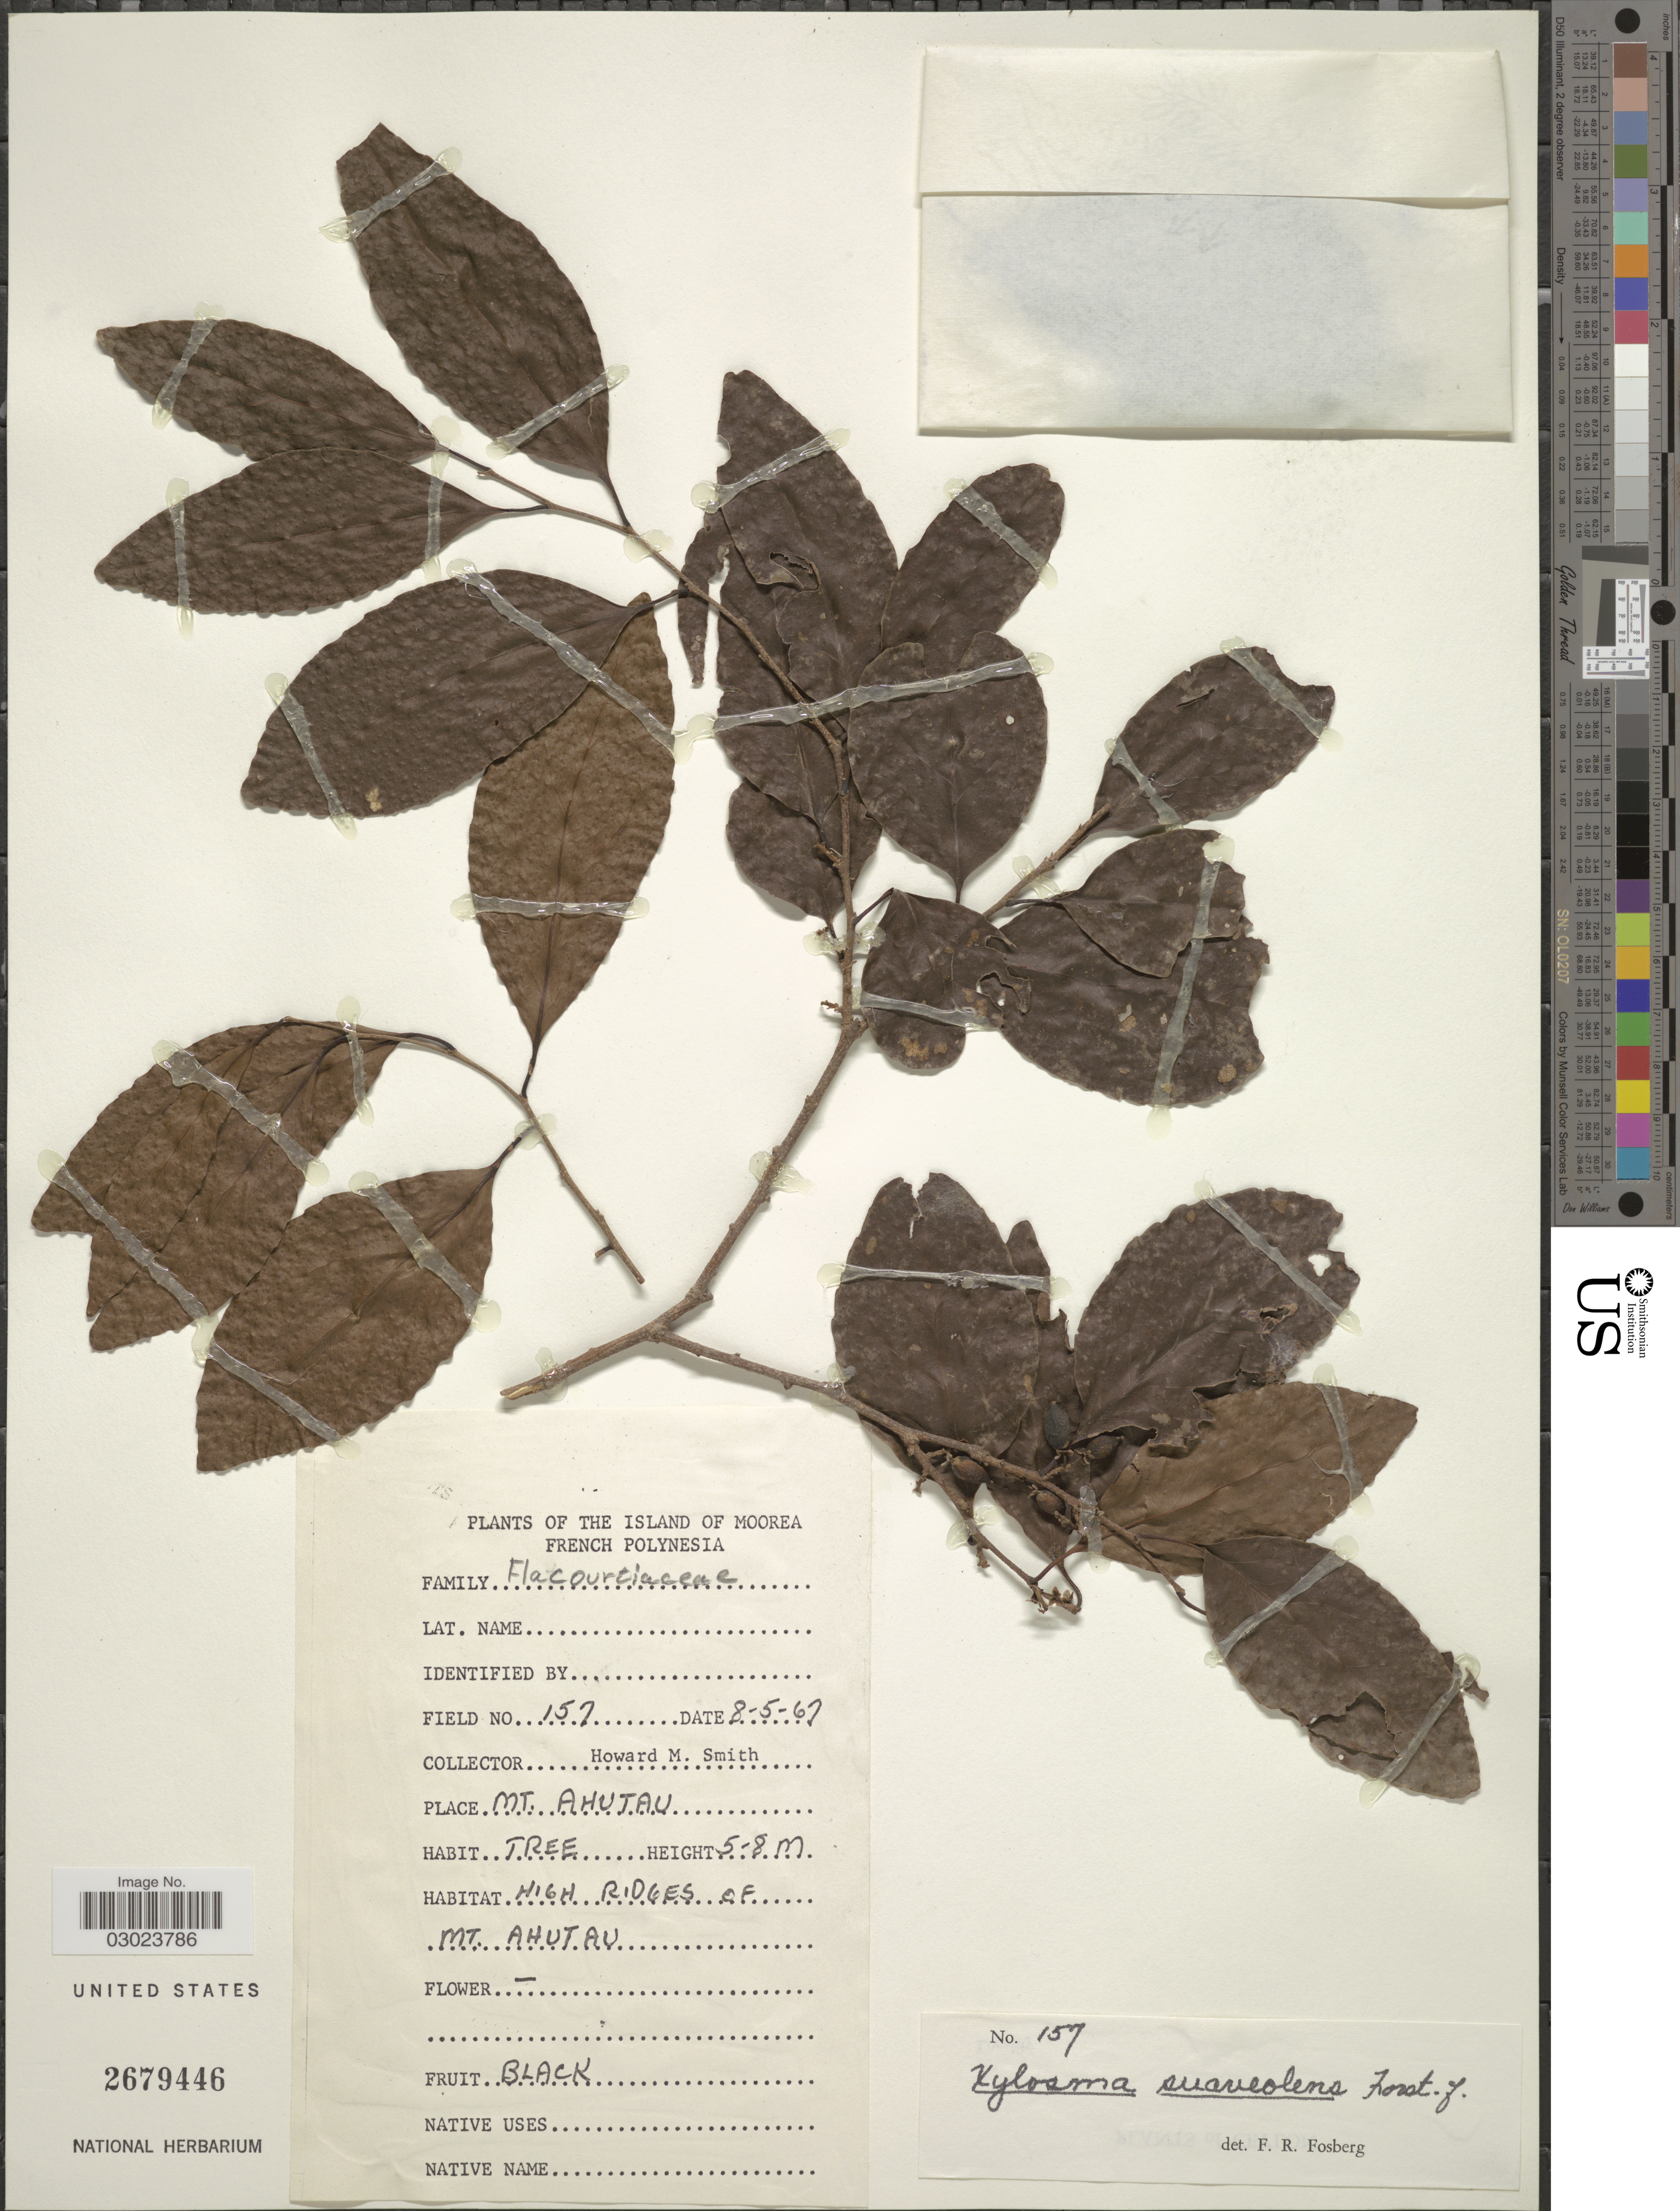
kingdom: Plantae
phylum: Tracheophyta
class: Magnoliopsida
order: Malpighiales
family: Salicaceae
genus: Xylosma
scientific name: Xylosma suaveolens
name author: G. Forst.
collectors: H. M. Smith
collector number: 157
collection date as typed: Transcribed d/m/y: 8/5/67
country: French Polynesia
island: Moorea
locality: The Island of Moorea. Mt. Ahutau. High ridges of Mt. Ahutau.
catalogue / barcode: US 2679446